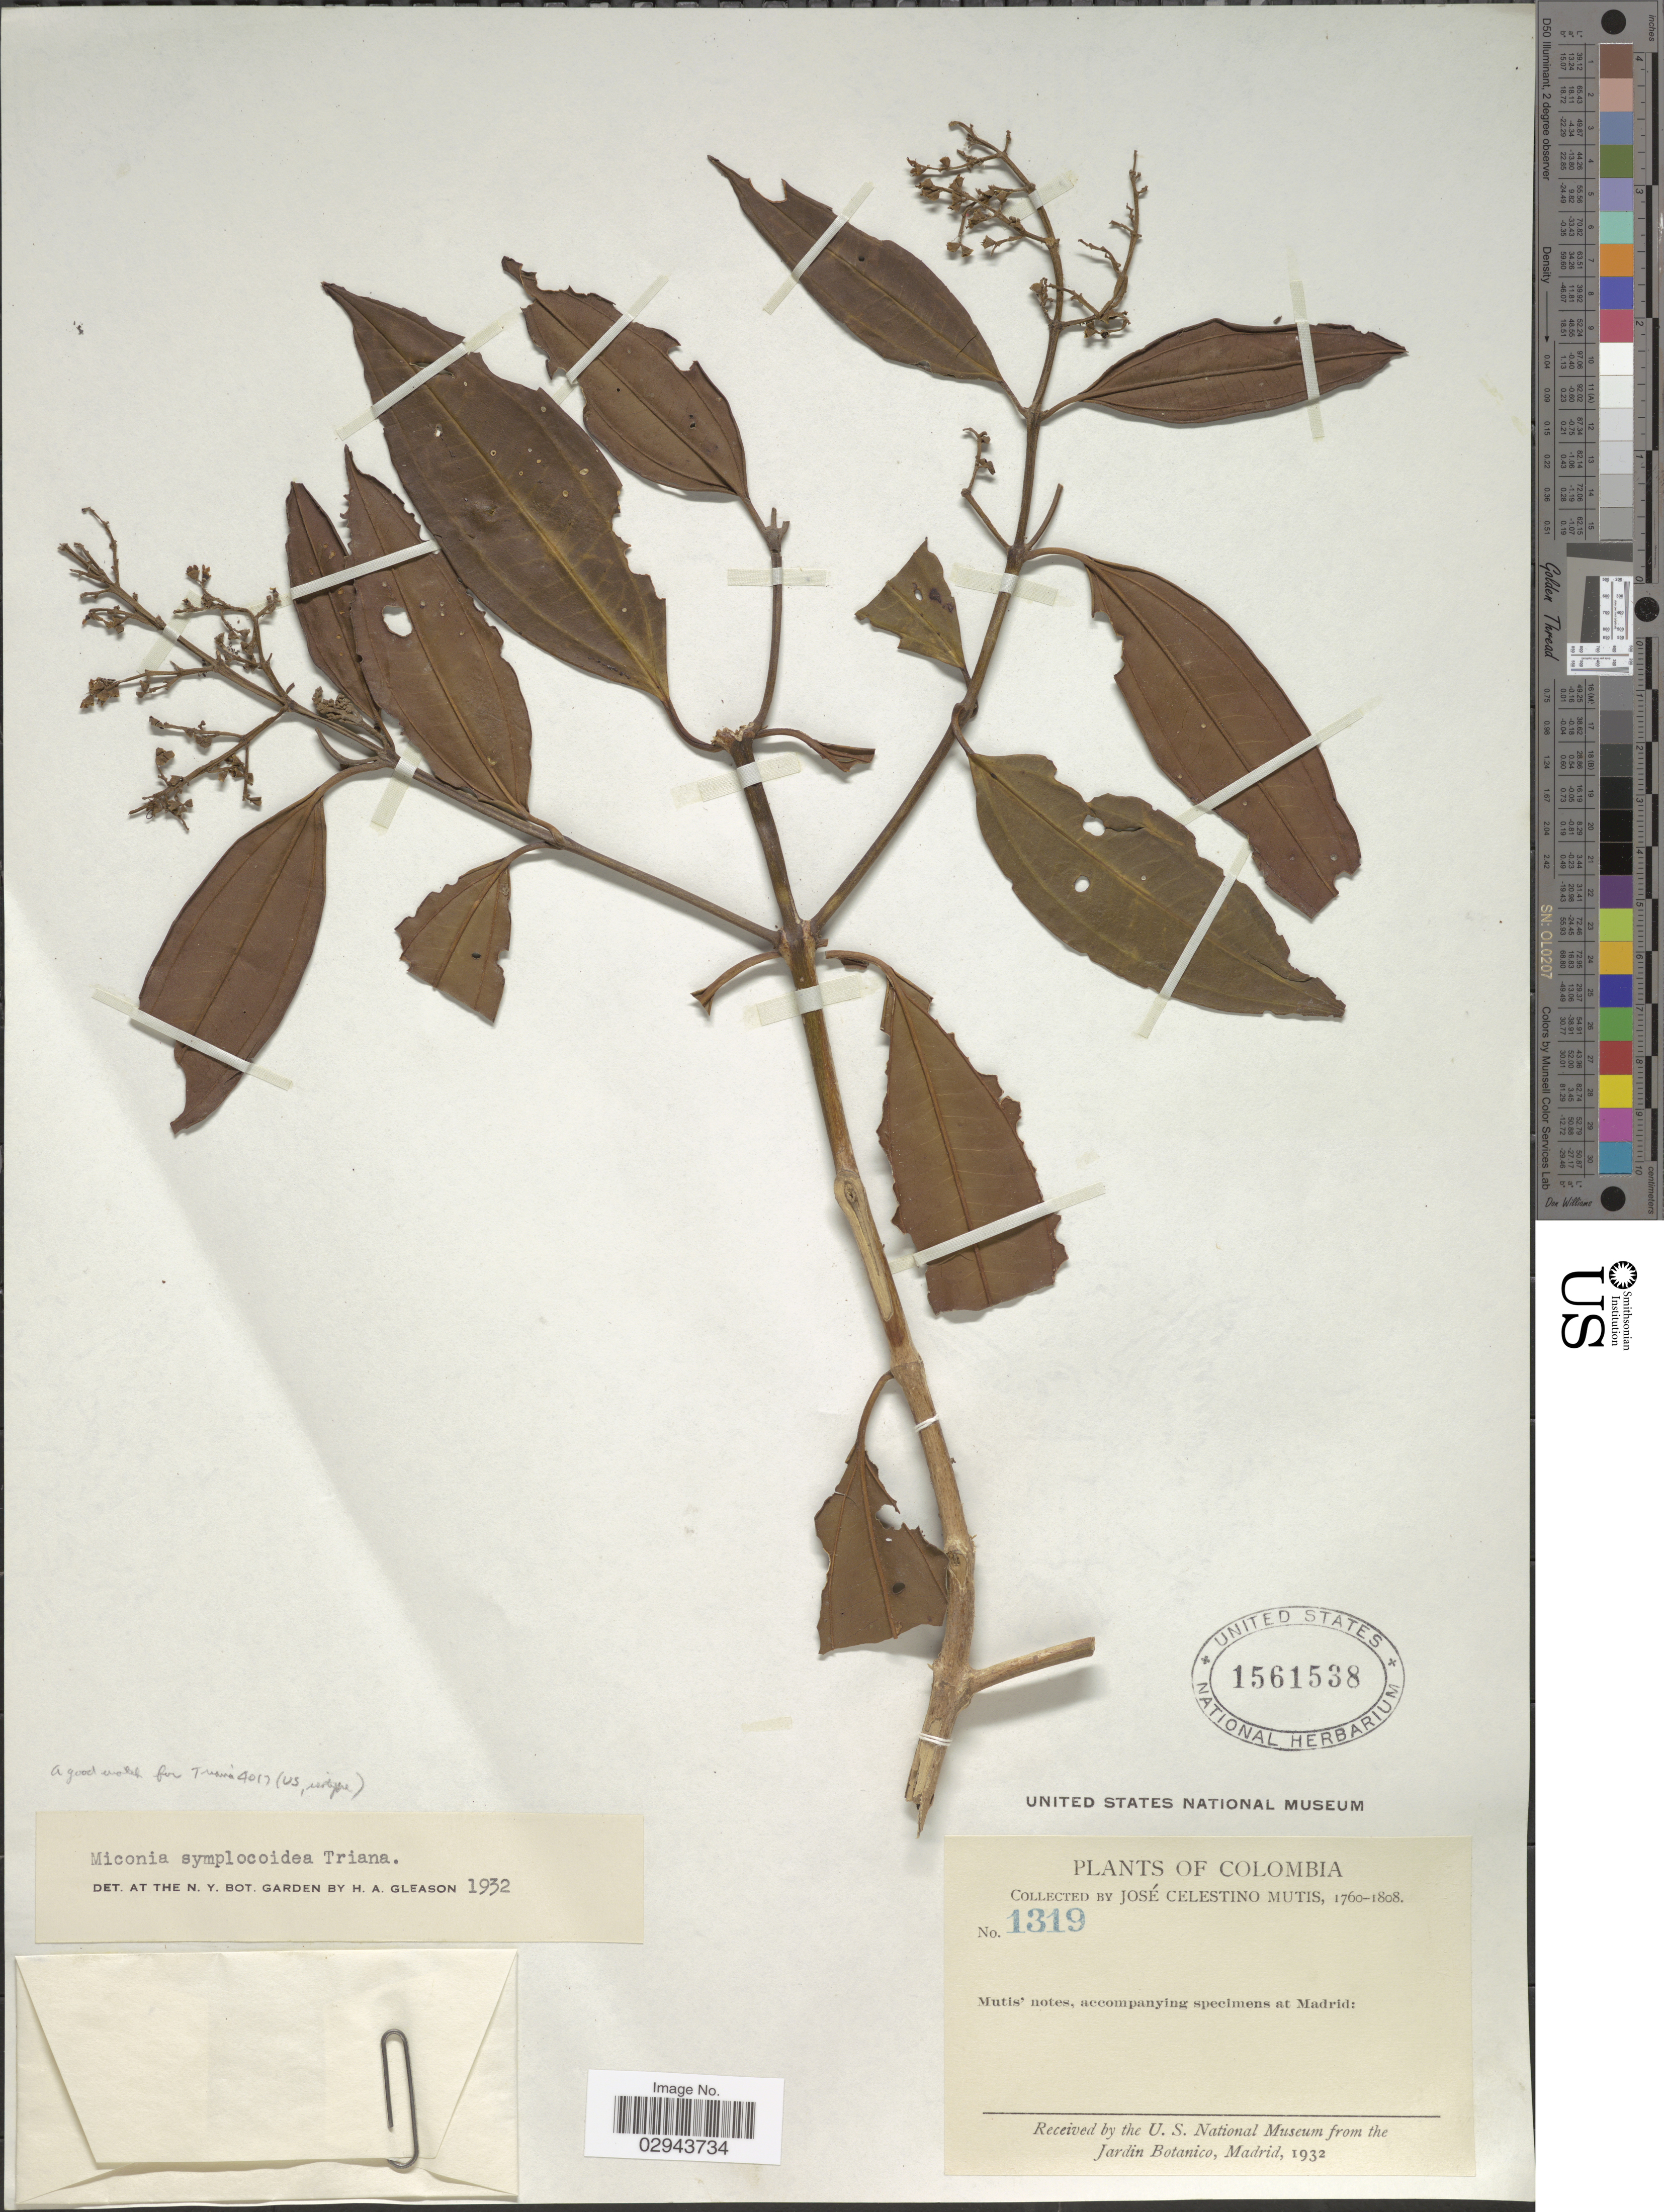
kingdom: Plantae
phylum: Tracheophyta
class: Magnoliopsida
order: Myrtales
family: Melastomataceae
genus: Miconia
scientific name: Miconia symplocoidea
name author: Triana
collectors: J. C. B. Mutis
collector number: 1319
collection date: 1760/1808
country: Colombia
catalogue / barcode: US 1561538